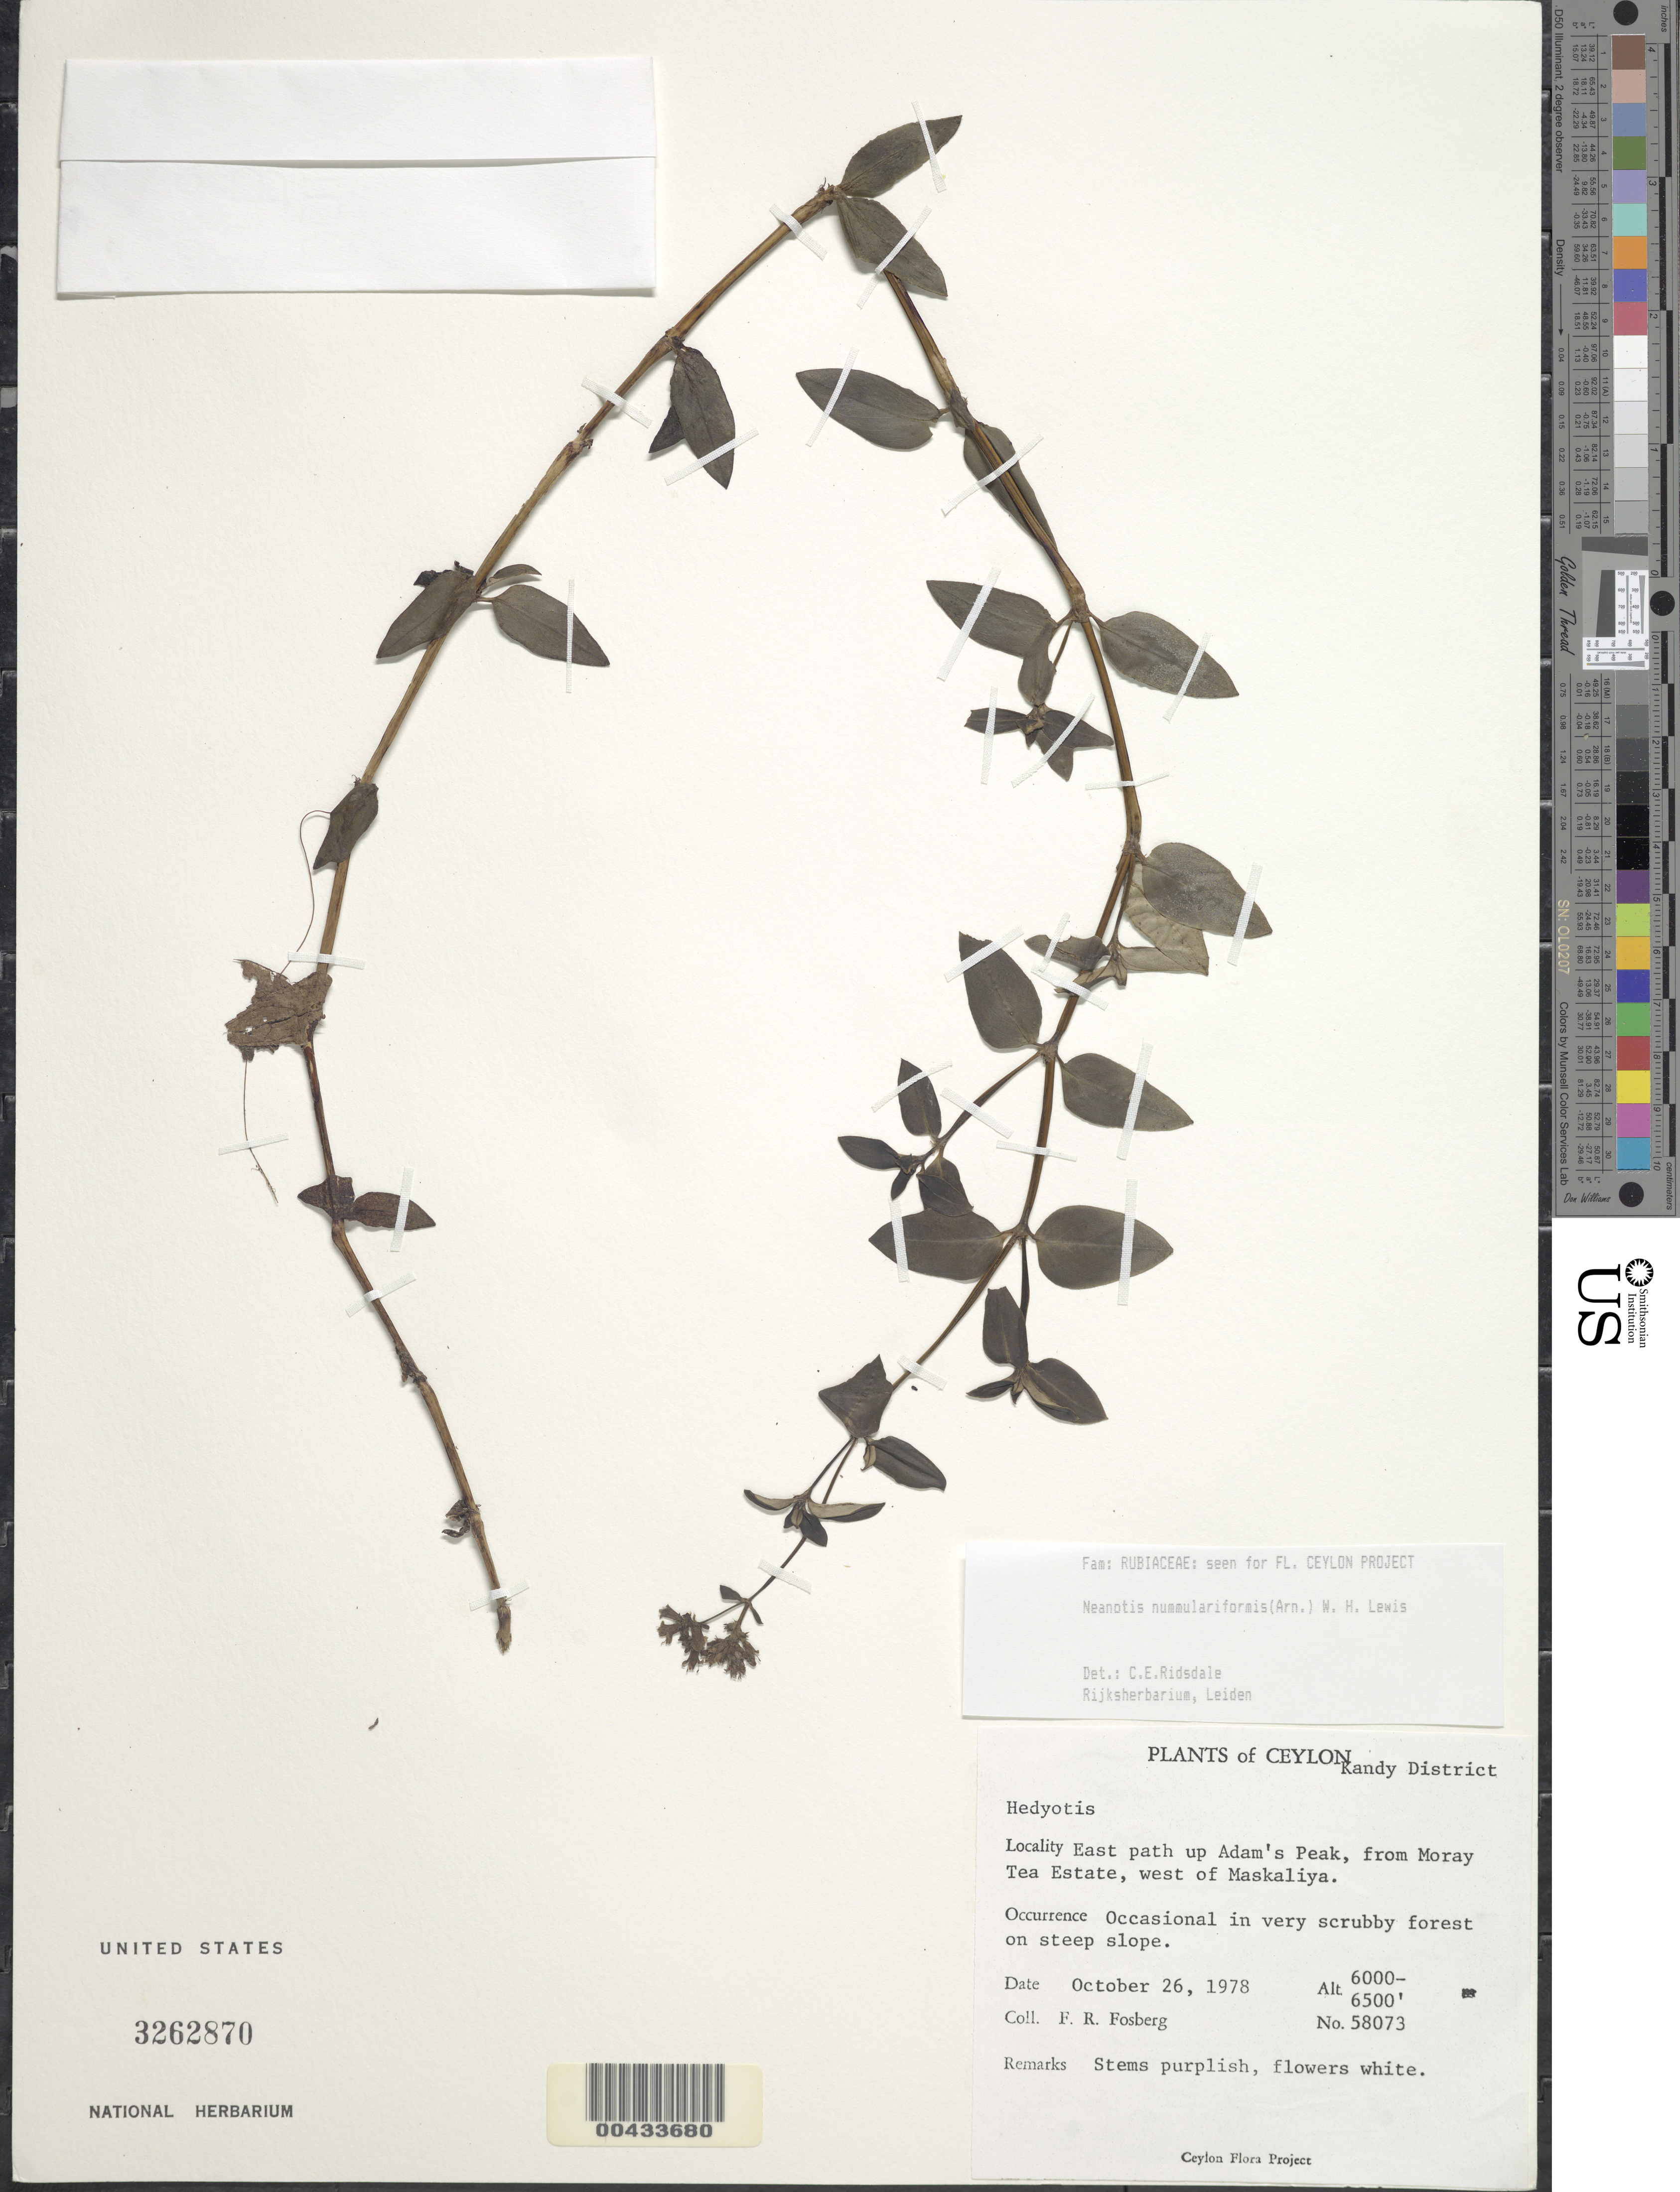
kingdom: Plantae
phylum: Tracheophyta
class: Magnoliopsida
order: Gentianales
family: Rubiaceae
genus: Neanotis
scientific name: Neanotis nummulariformis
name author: (Arn.) W.H. Lewis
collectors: F. R. Fosberg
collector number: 58073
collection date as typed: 26 Oct 1978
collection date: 1978-10-26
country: Sri Lanka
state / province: Central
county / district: Kandy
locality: E path up Adam's Peak, from Moray Tea Estate, W of Maskaliya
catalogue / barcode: US 3262870